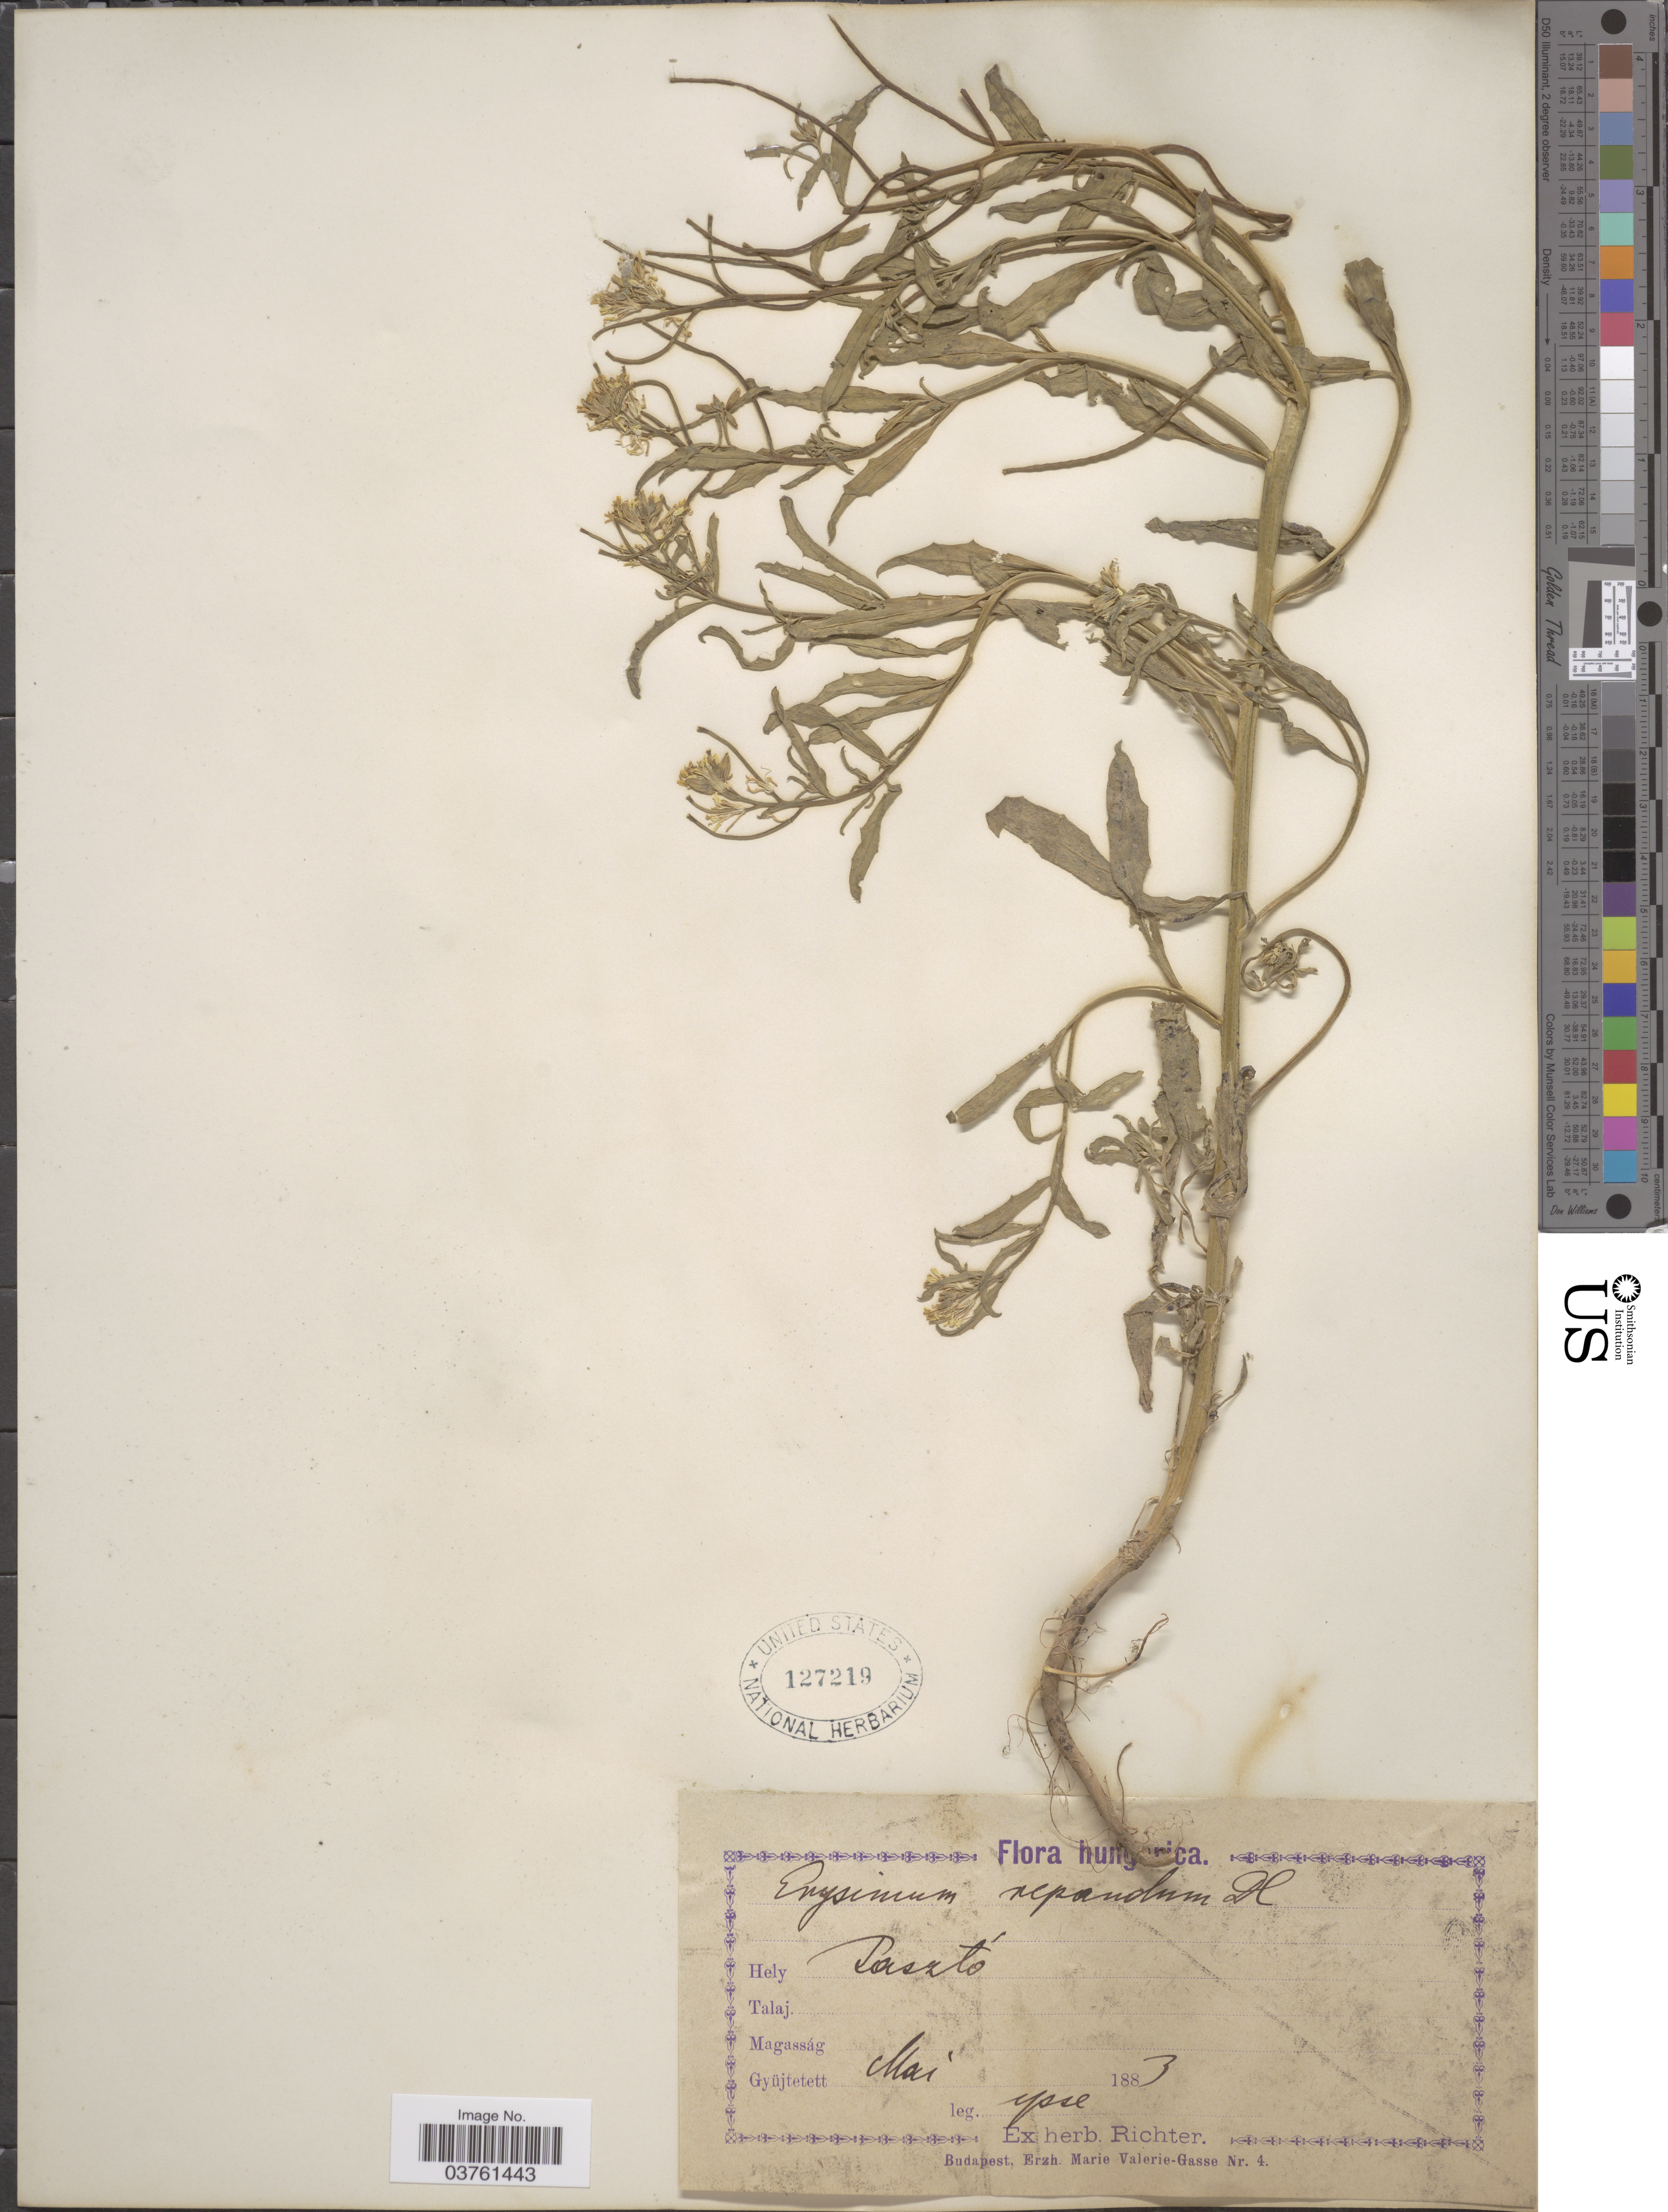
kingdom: Plantae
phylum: Tracheophyta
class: Magnoliopsida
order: Brassicales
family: Brassicaceae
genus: Erysimum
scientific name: Erysimum repandum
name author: L.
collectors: -- Richter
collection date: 1883-05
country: Hungary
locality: Pasztó.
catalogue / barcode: US 127219